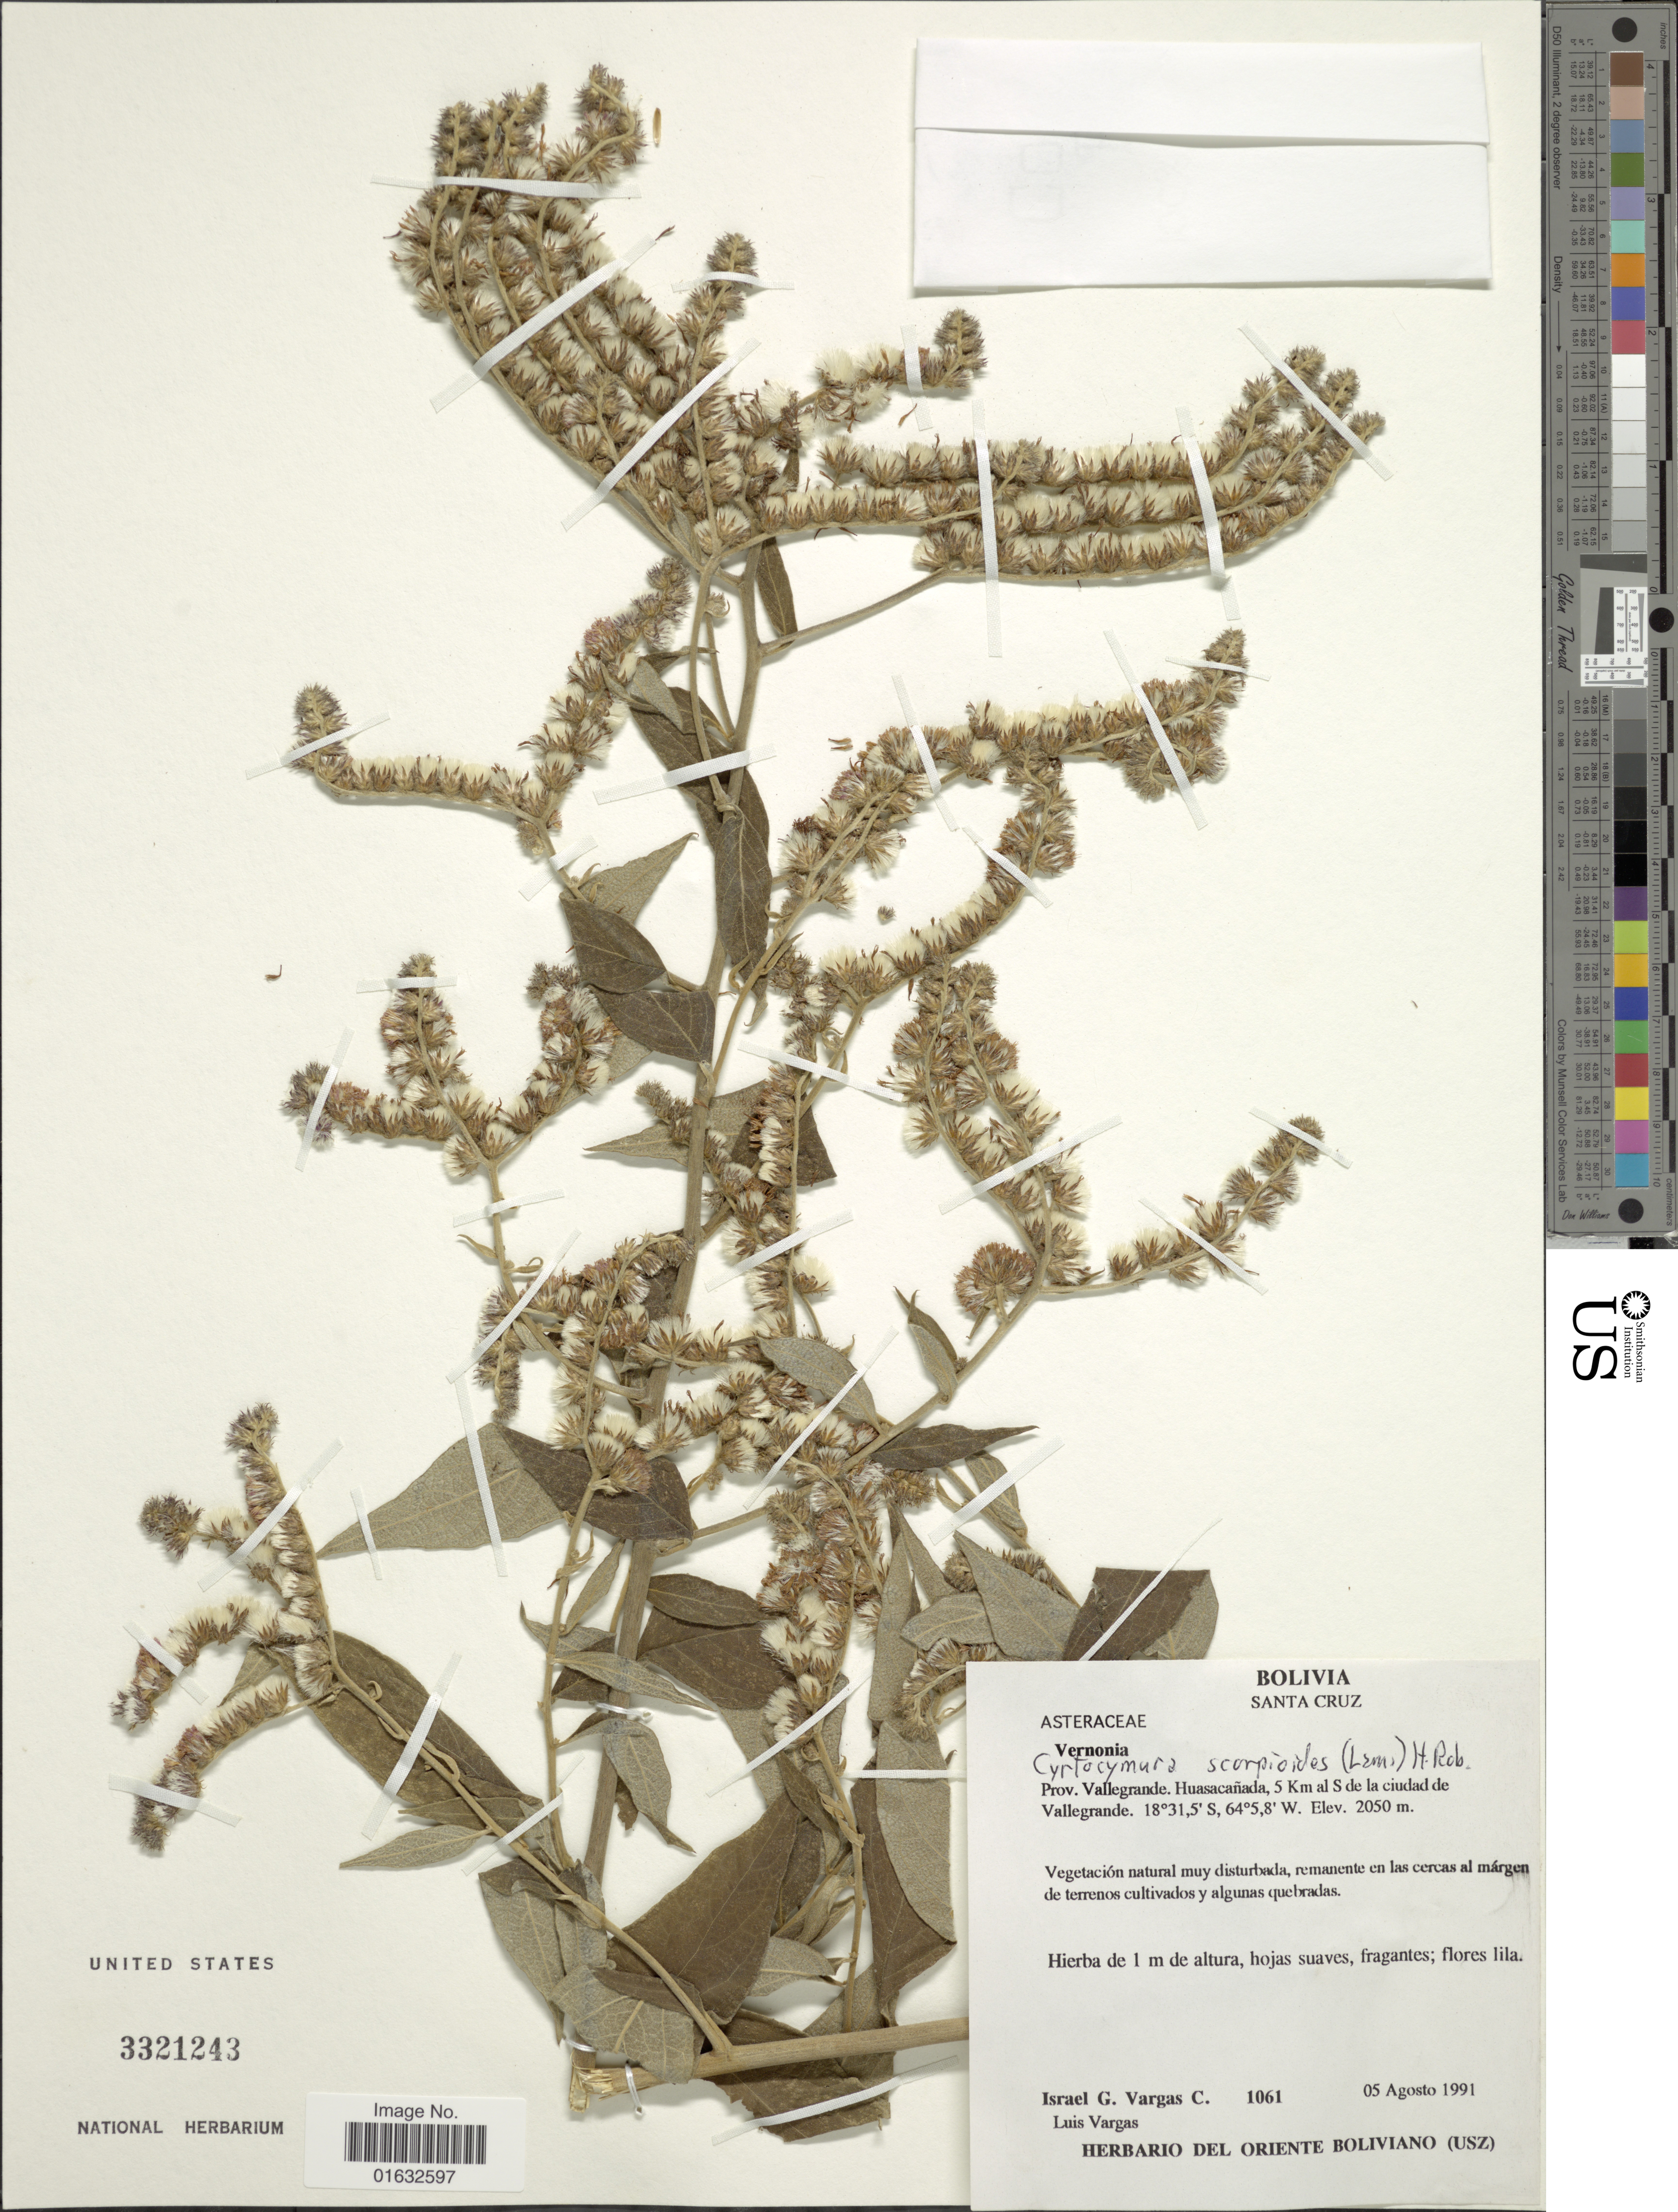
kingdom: Plantae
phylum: Tracheophyta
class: Magnoliopsida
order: Asterales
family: Asteraceae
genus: Cyrtocymura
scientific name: Cyrtocymura scorpioides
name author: (Lam.) H. Rob.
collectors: I. G. Vargas C. & L. Vargas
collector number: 1061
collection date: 1991-08-05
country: Bolivia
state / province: Santa Cruz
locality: Prov. Vallegtande. Huasacanada, 5 Km al S de la ciudad de Vallegrande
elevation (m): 2050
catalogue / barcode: US 3321243